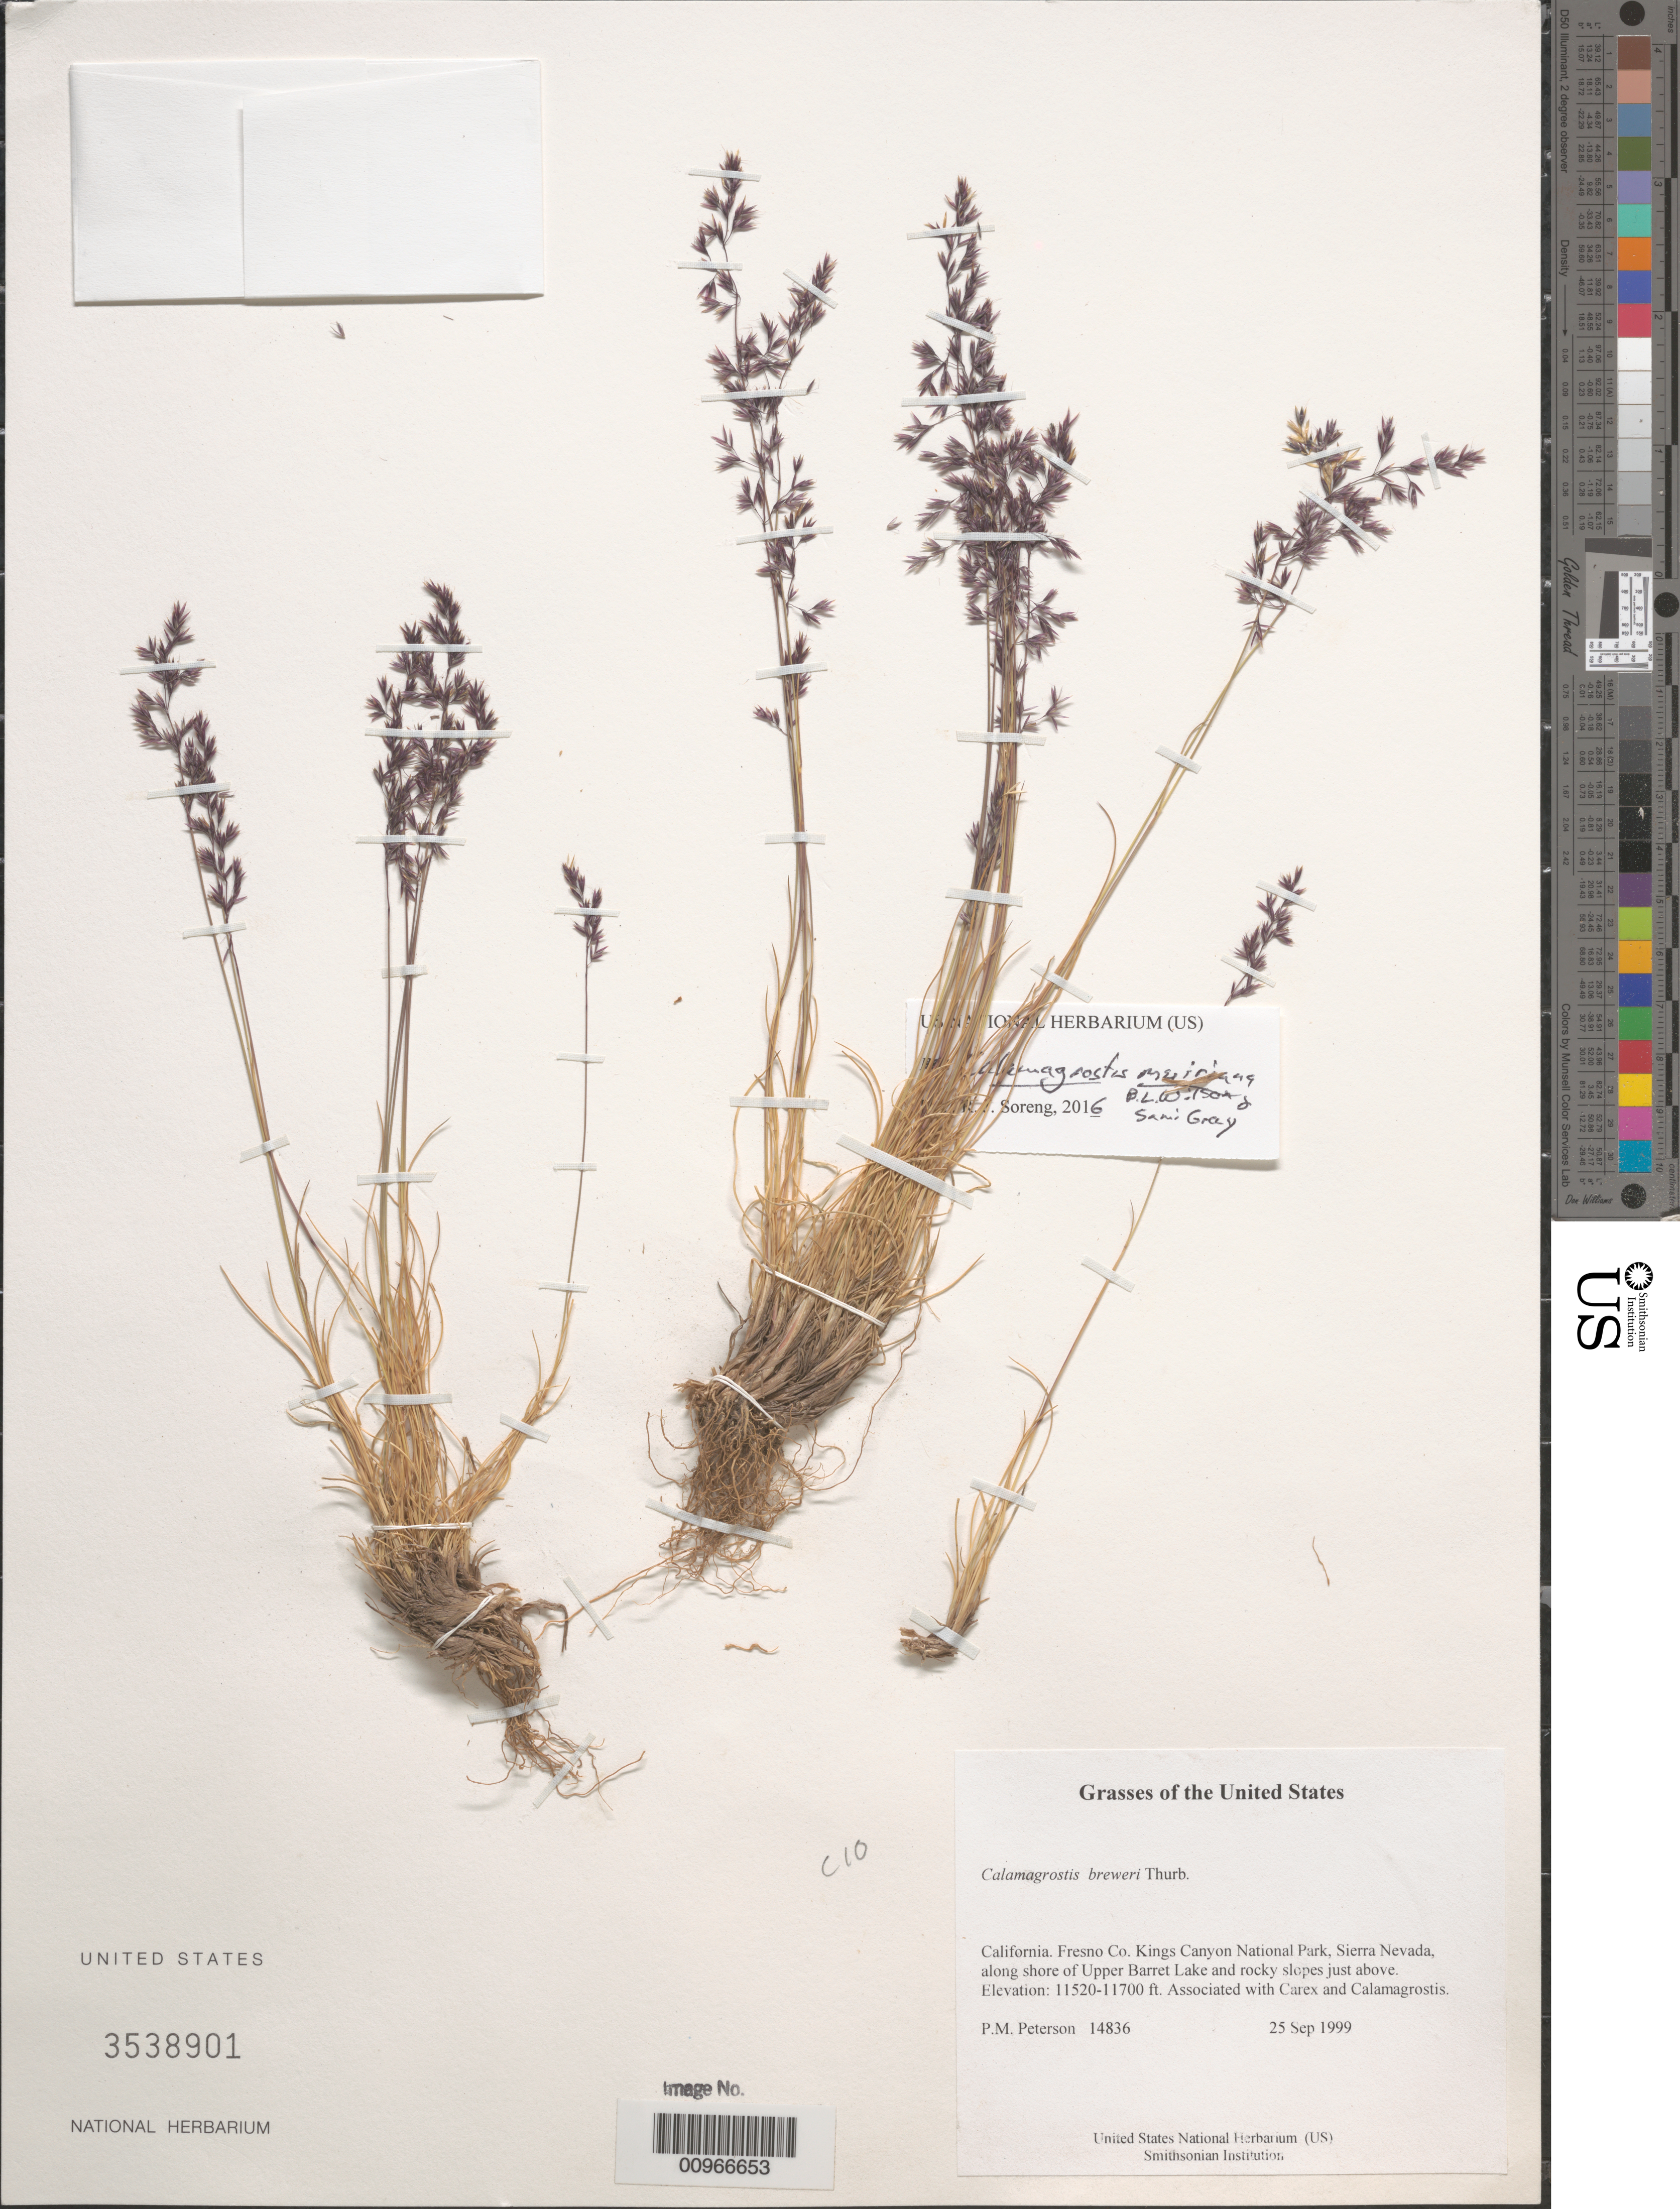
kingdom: Plantae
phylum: Tracheophyta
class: Liliopsida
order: Poales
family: Poaceae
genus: Calamagrostis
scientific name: Calamagrostis muiriana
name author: B.L. Wilson & Sami Gray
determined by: Soreng, Robert J., Research Associate (BOT), Smithsonian Institution - National Museum of Natural History (UNITED STATES)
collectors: P. M. Peterson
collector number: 14836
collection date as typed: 25 Sep 1999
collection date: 1999-09-25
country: United States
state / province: California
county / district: Fresno Co.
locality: Kings Canyon National Park, Sierra Nevada, along shore of Upper Barret Lake and rocky slopes just above.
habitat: Associated with Carex and Calamagrostis.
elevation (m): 3511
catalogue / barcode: US 3538901